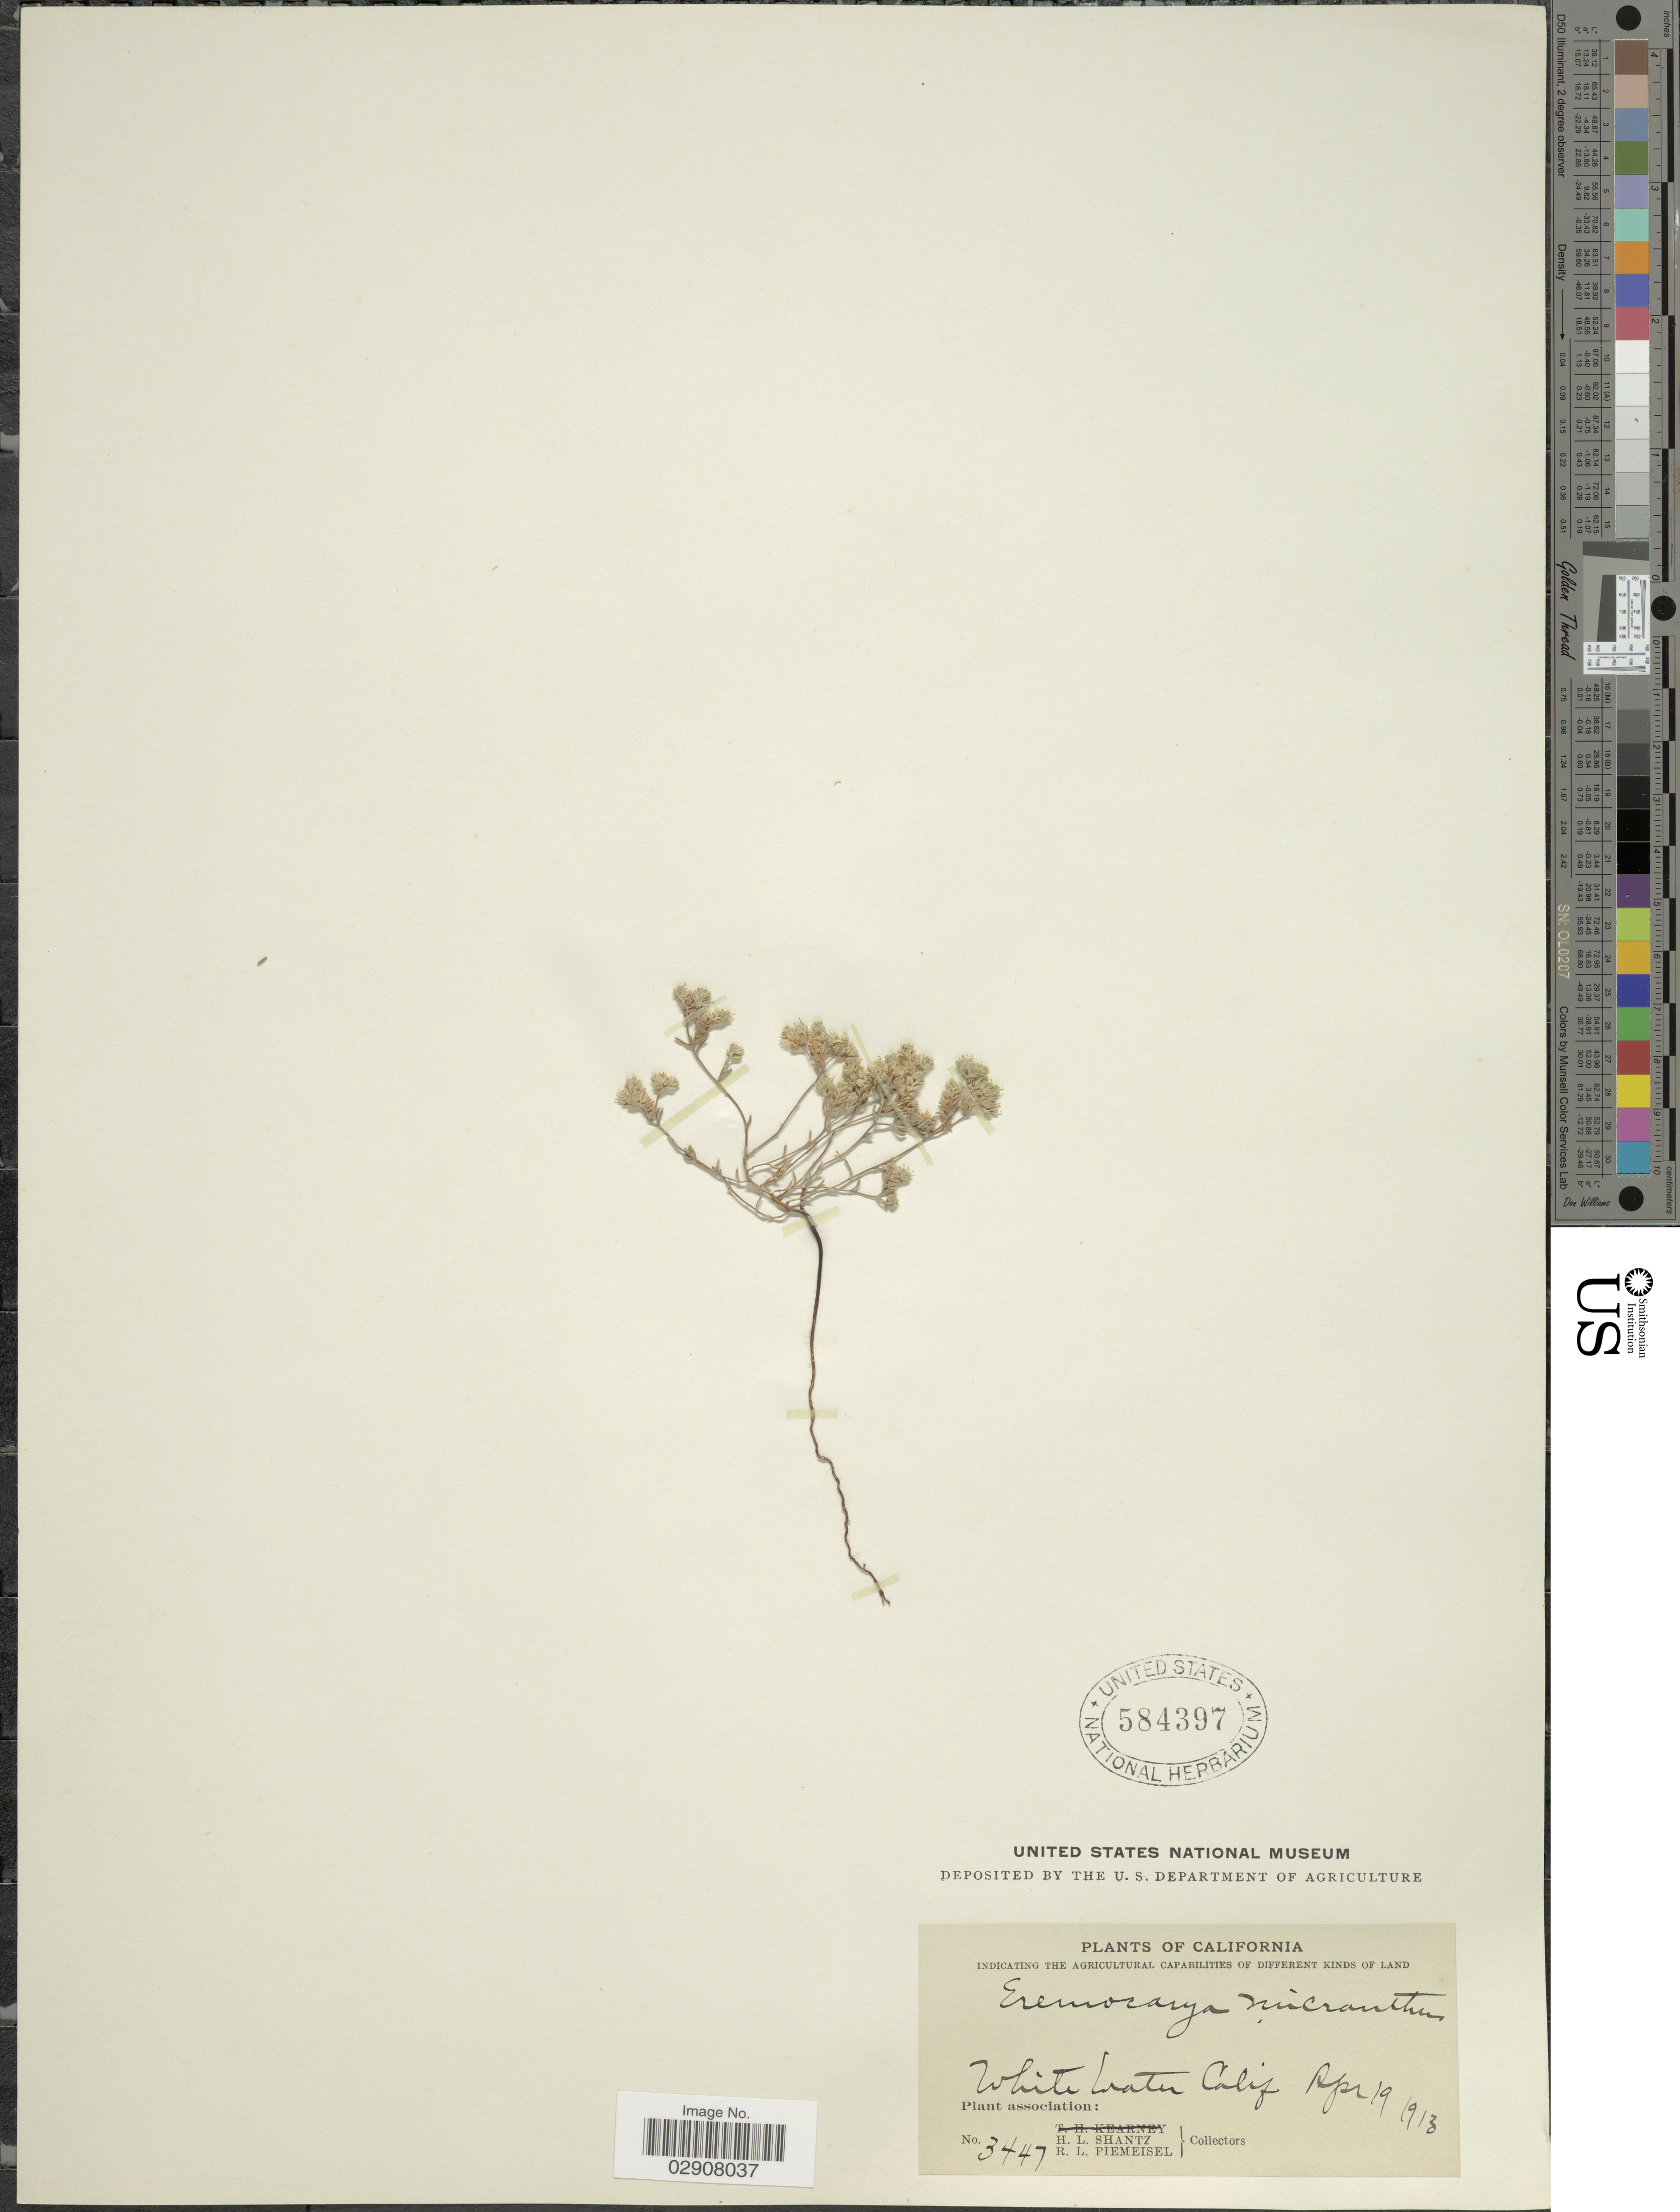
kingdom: Plantae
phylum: Tracheophyta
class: Magnoliopsida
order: Boraginales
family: Boraginaceae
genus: Cryptantha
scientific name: Cryptantha micrantha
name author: (Torr.) I.M. Johnst.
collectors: H. Shantz & R. L. Piemeisel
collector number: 3447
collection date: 1913-04-19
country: United States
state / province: California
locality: White water.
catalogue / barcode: US 584397